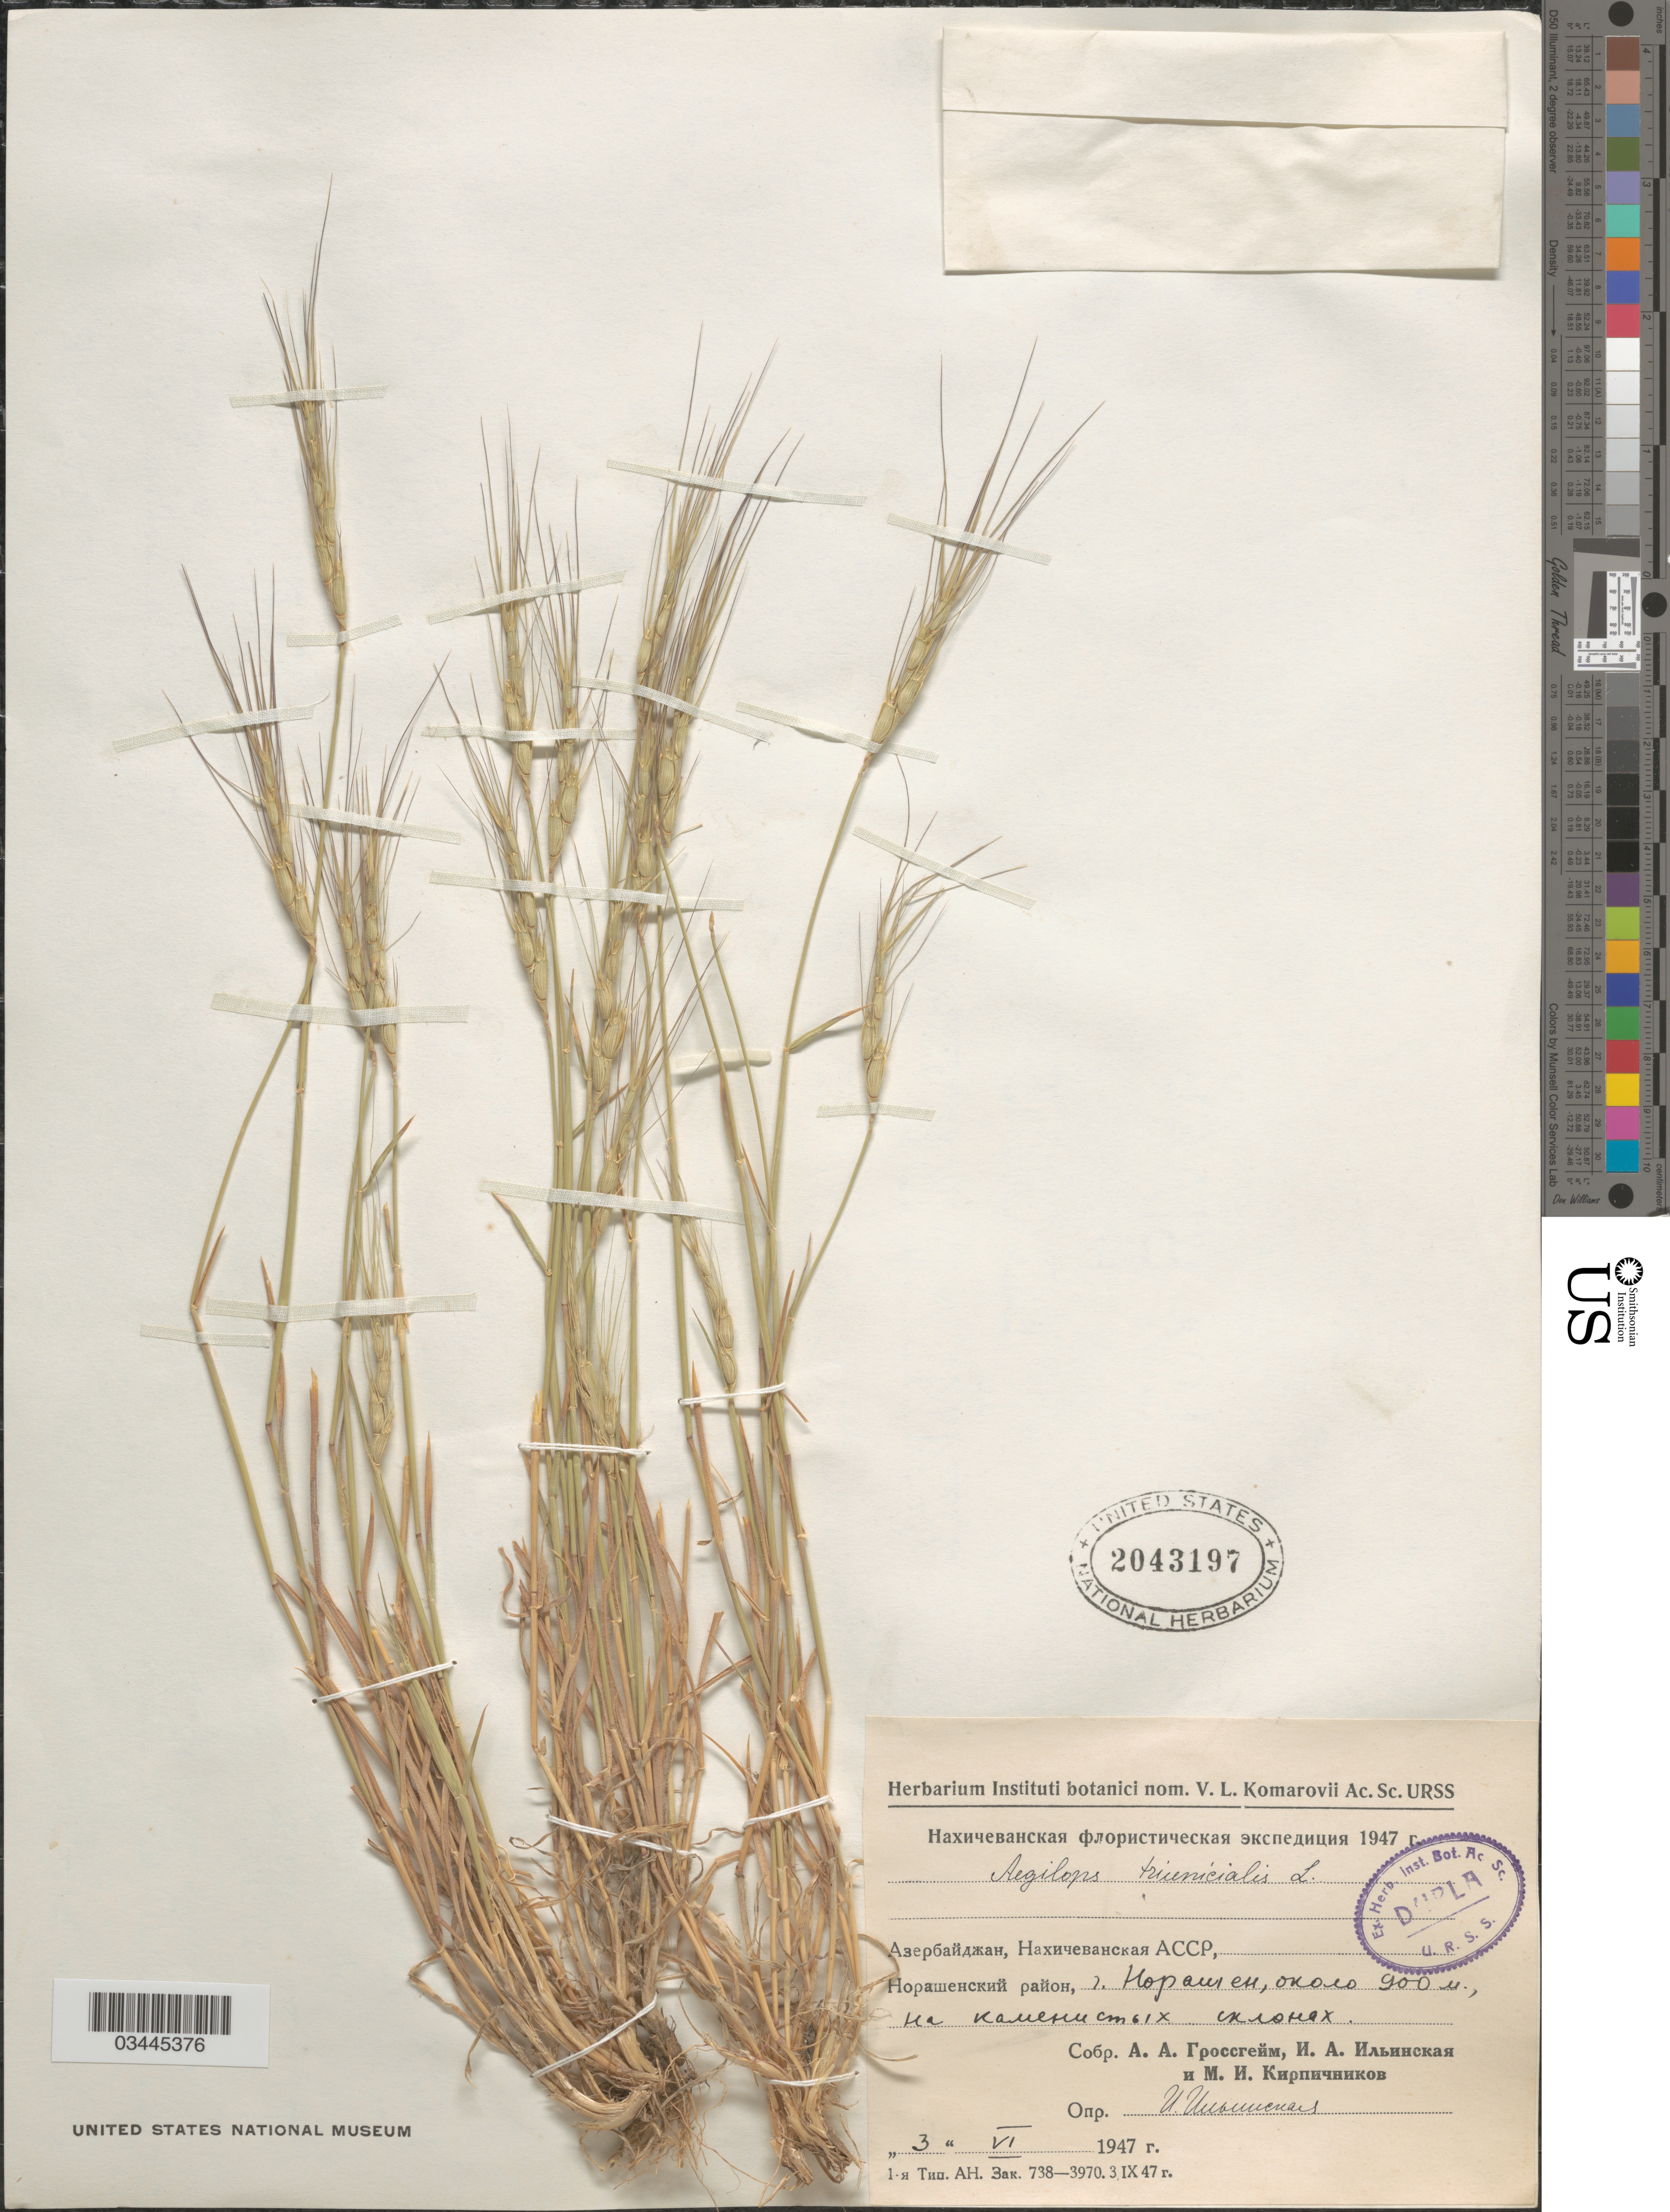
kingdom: Plantae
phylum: Tracheophyta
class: Liliopsida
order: Poales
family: Poaceae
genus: Aegilops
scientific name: Aegilops triuncialis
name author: L.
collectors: A. Grossgeim, I. Ilinskaya & M. Kirpichnikov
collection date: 1947-06-03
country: Azerbaijan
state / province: Nakhchivan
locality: Norashen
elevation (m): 900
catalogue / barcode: US 2043197